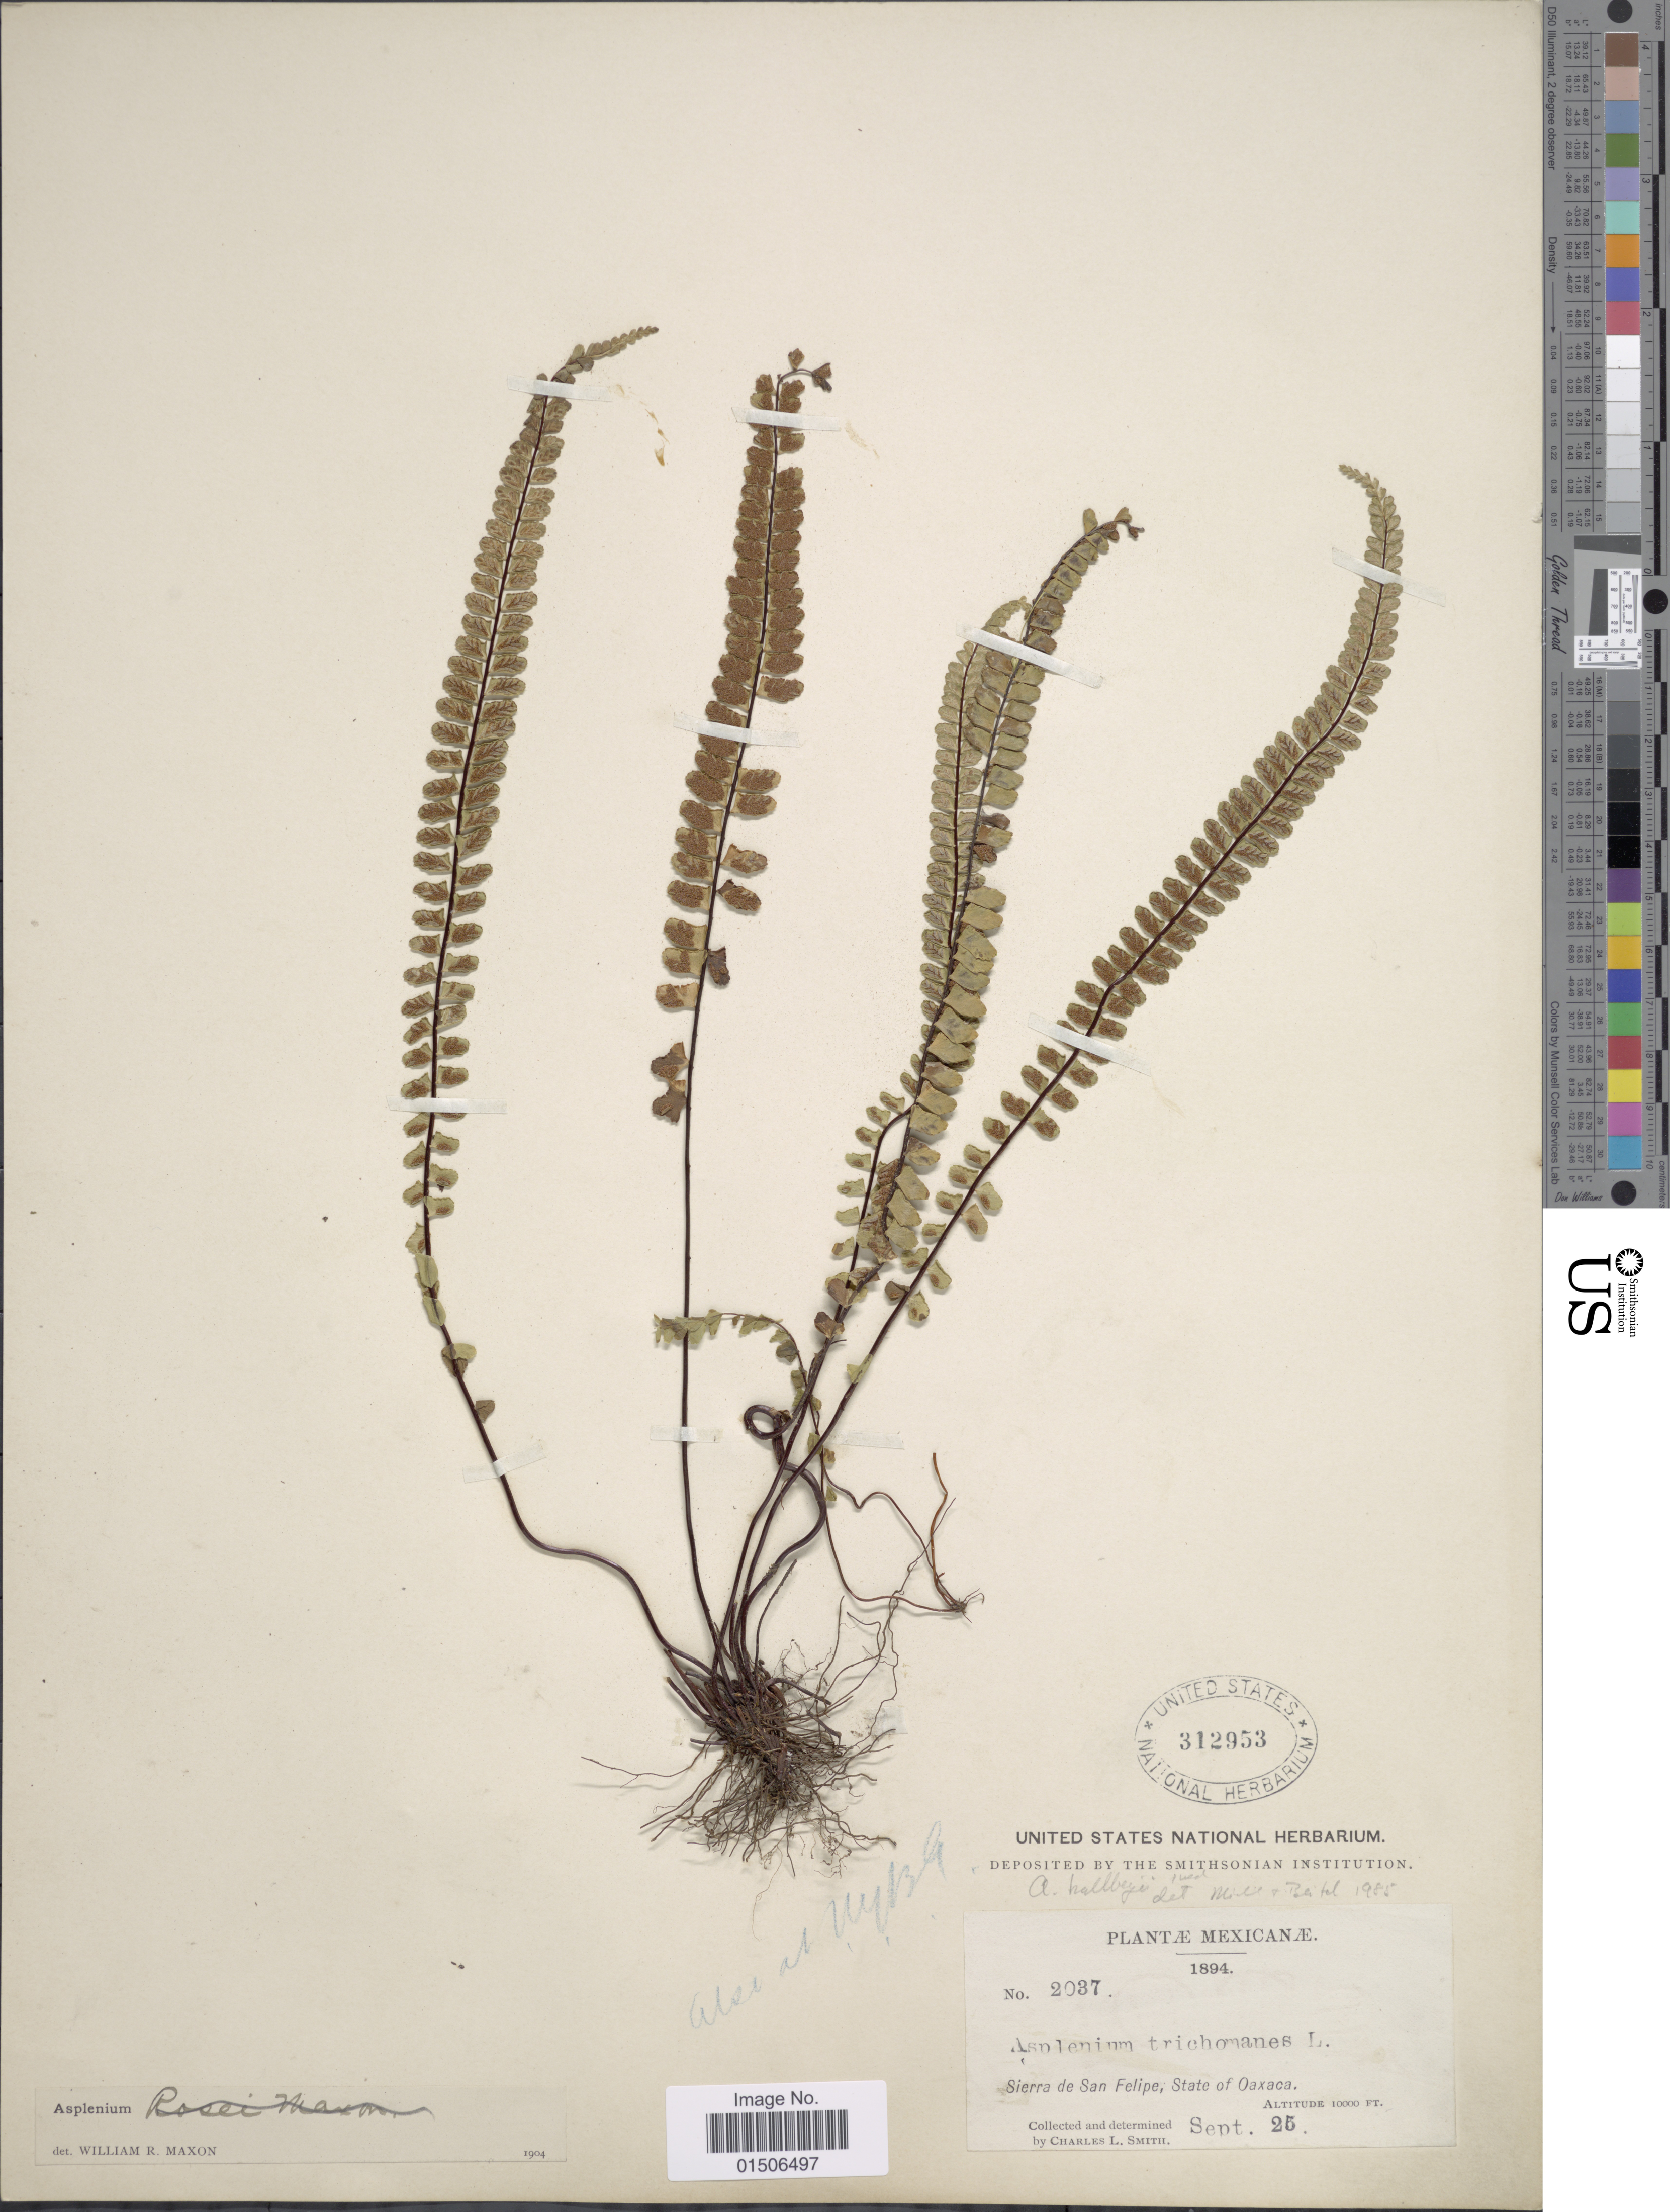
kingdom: Plantae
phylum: Tracheophyta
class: Polypodiopsida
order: Polypodiales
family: Aspleniaceae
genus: Asplenium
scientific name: Asplenium hallbergii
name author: Mickel & Beitel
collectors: C. L. Smith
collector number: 2037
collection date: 1894-09-25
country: Mexico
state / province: Oaxaca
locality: Sierra de San Felipe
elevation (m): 3048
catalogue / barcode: US 312953